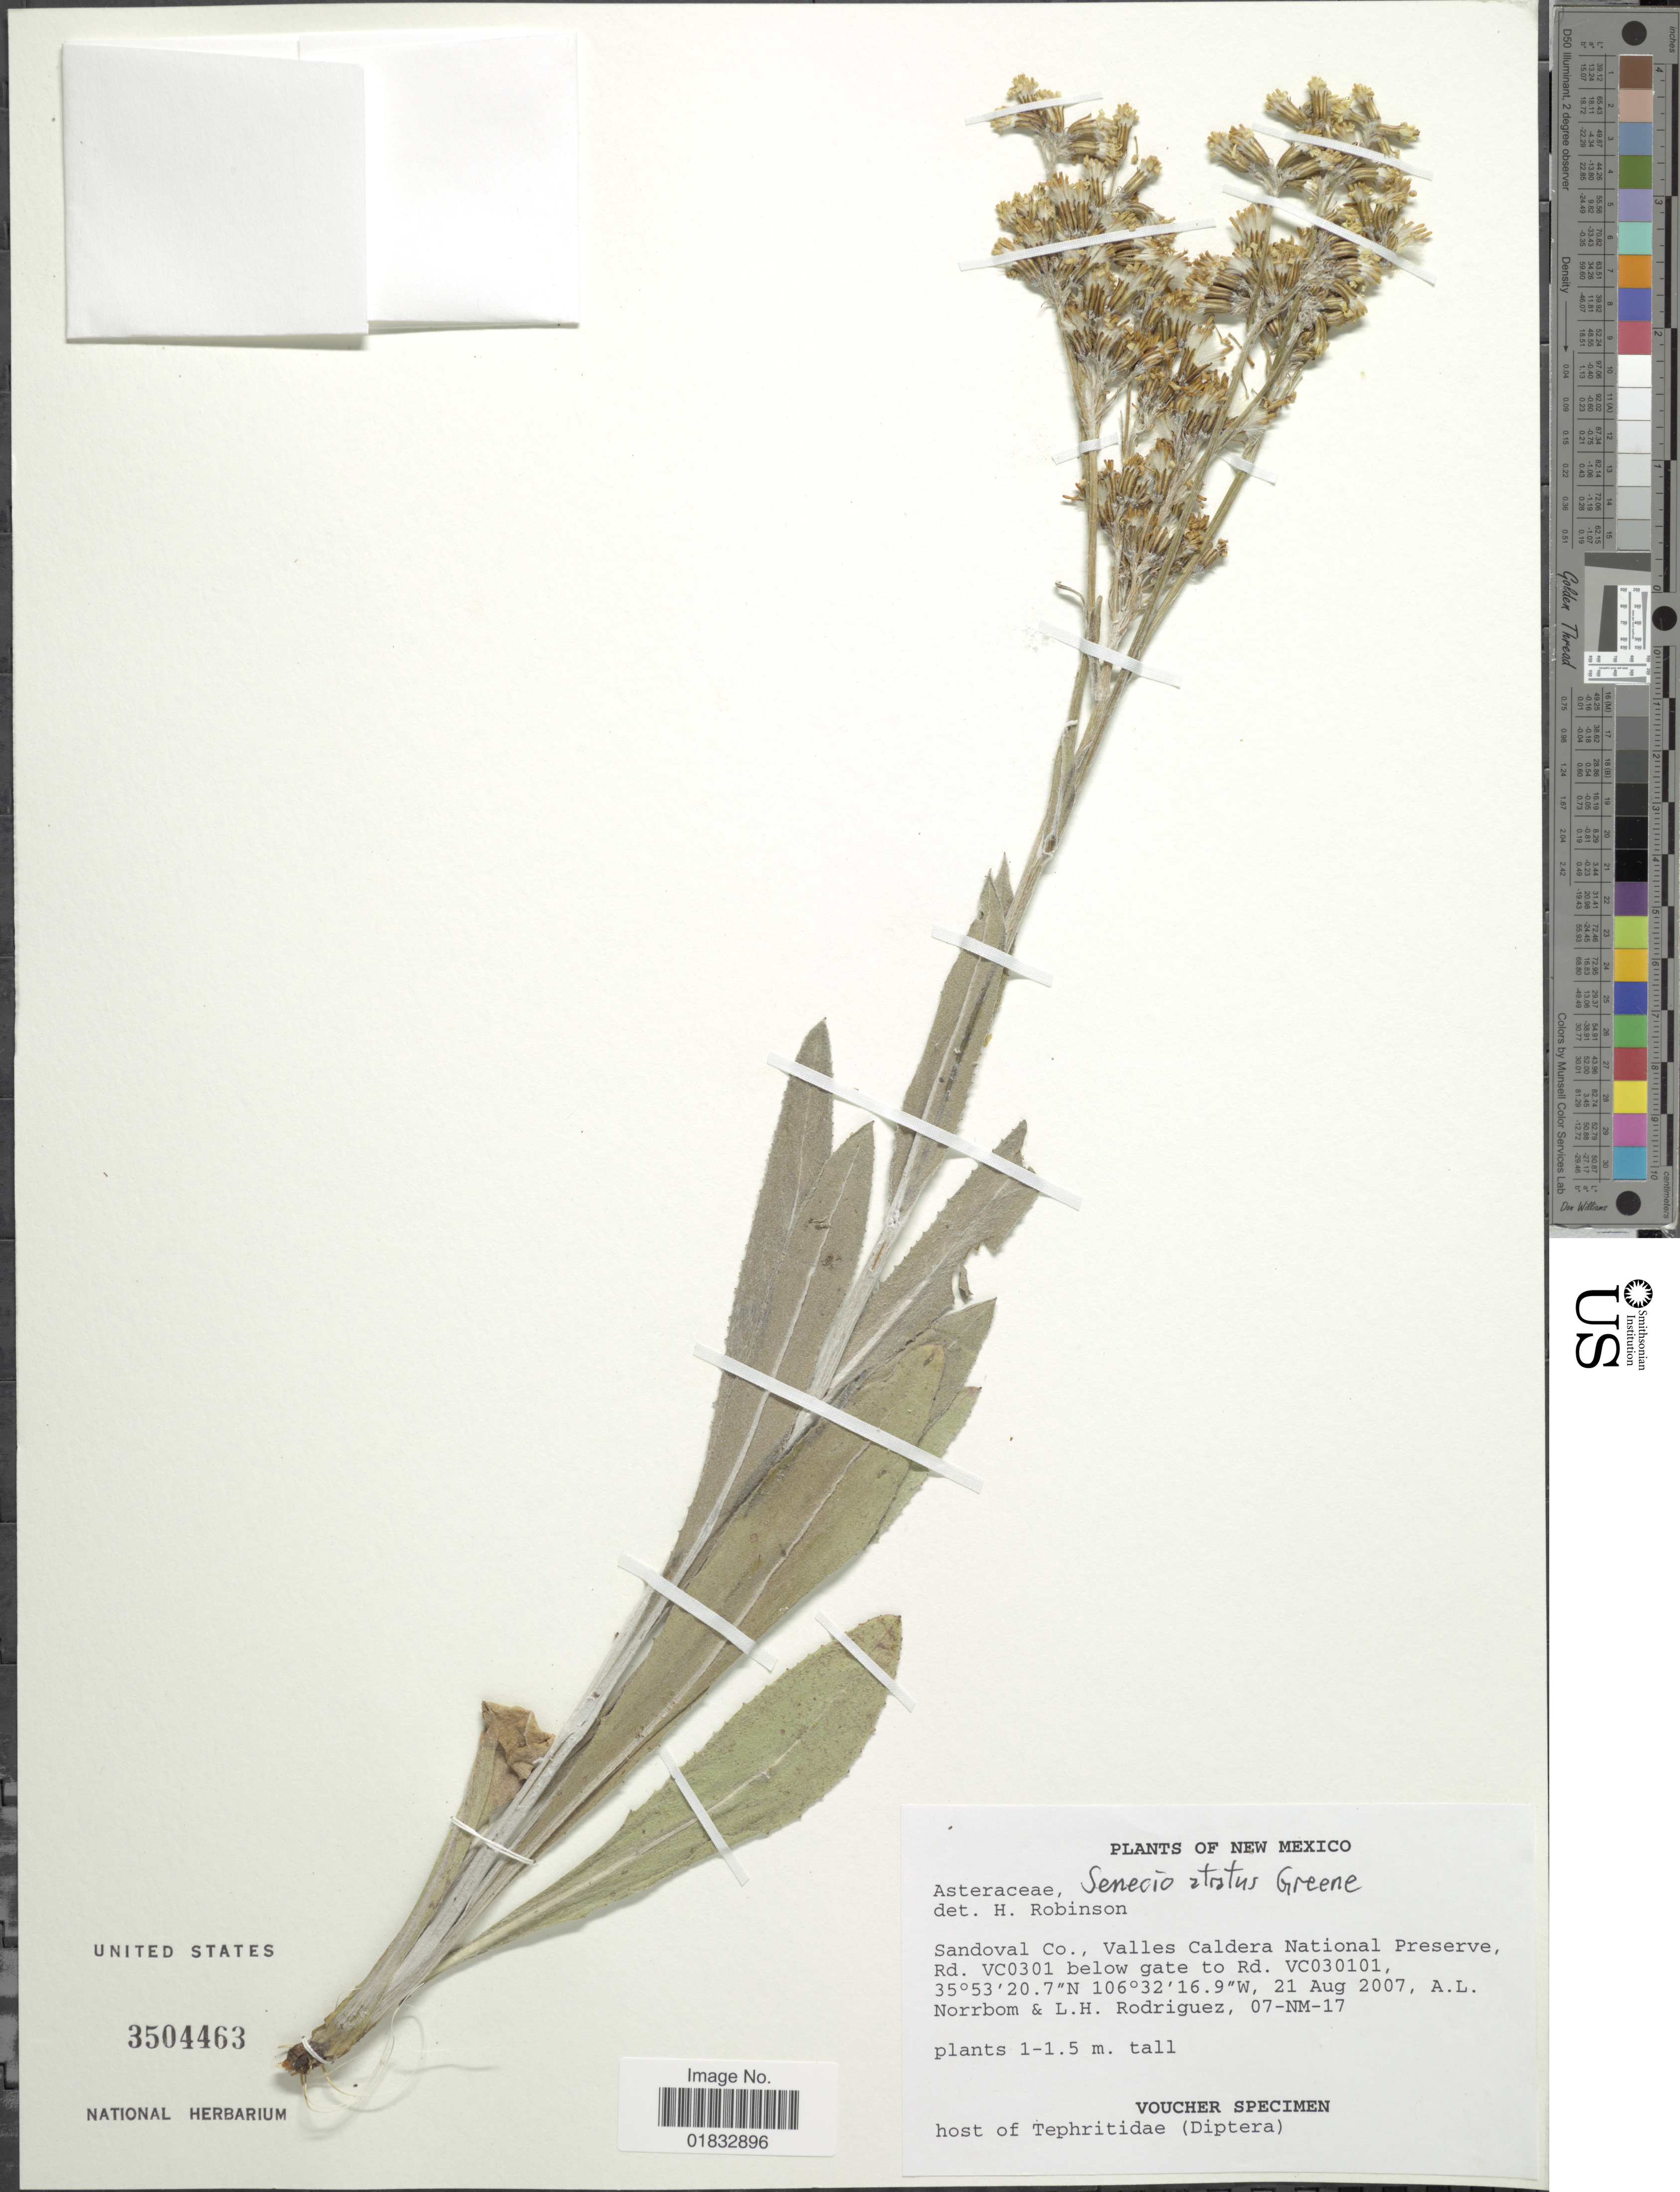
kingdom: Plantae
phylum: Tracheophyta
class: Magnoliopsida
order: Asterales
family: Asteraceae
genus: Senecio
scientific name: Senecio atratus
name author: Greene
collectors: A. L. Norrbom & L. Rodriguez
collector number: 07-NM-17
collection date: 2007-08-21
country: United States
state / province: New Mexico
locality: Sandoval Co., Valles Caldera National Preserve, Rd. VC0301 below gate to Rd. VC030101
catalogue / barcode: US 3504463